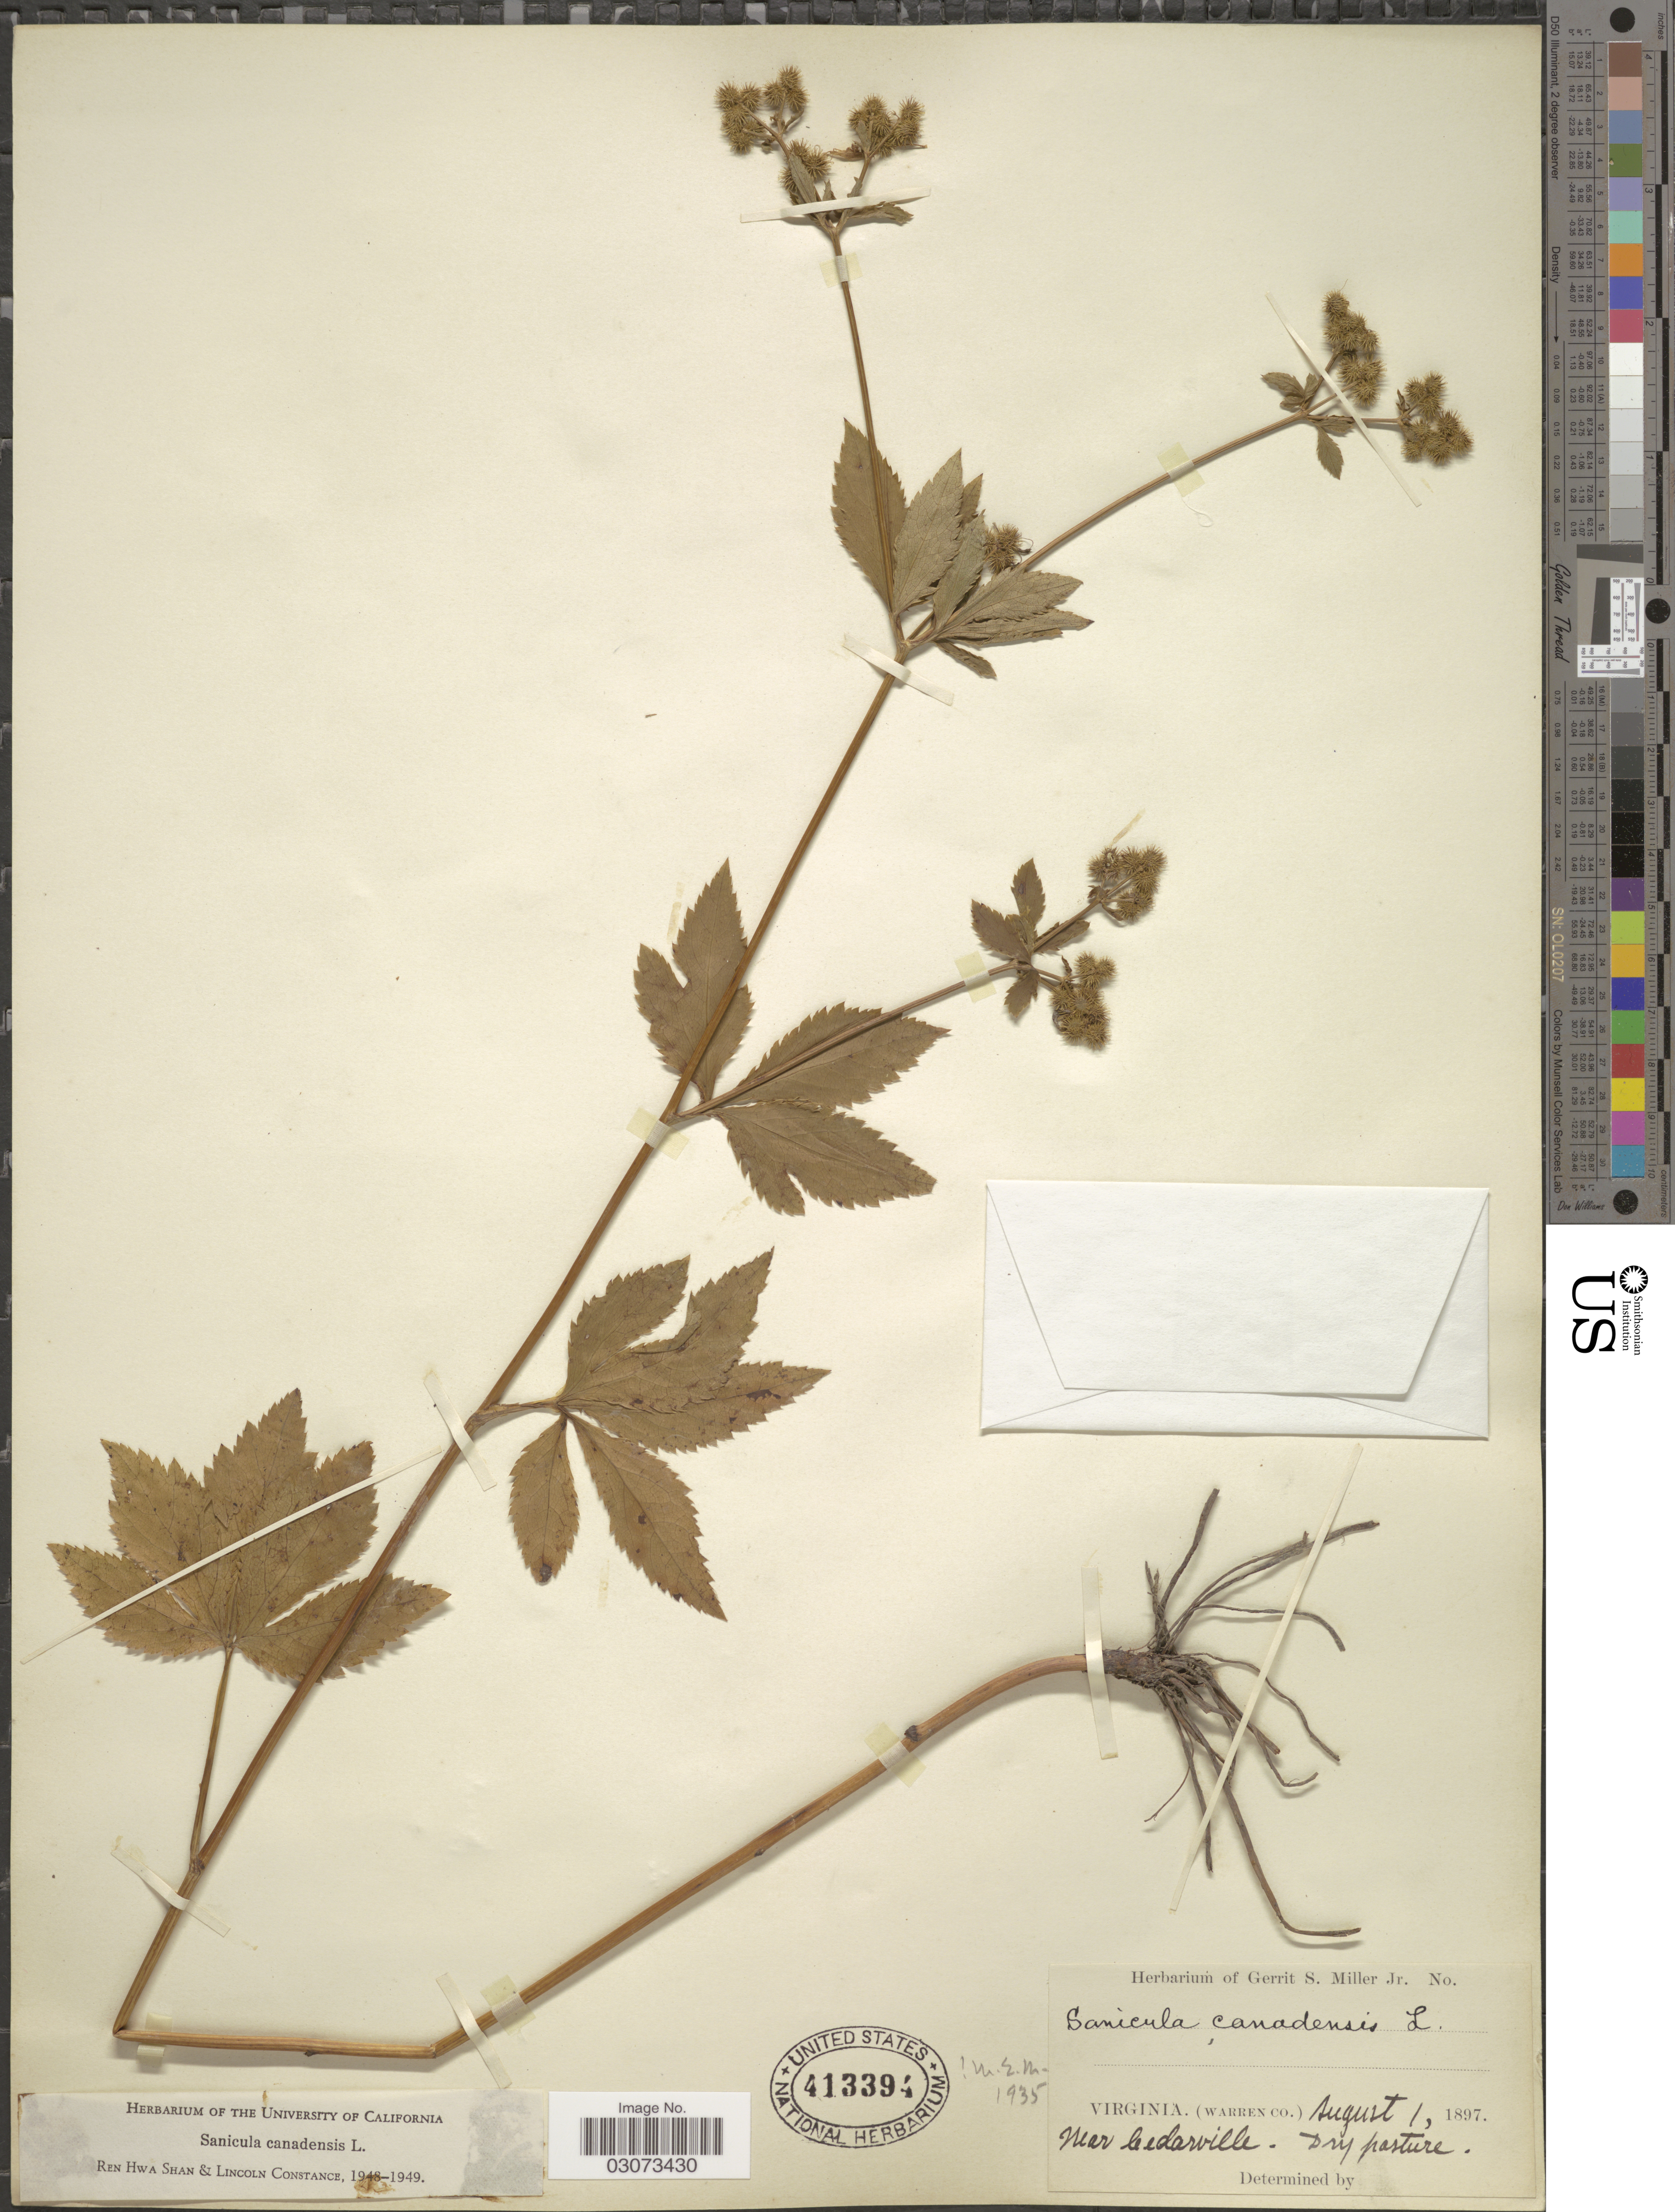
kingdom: Plantae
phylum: Tracheophyta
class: Magnoliopsida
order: Apiales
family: Apiaceae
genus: Sanicula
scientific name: Sanicula canadensis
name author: L.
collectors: ex herb. Gerrit S. Miller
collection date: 1897-08-01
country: United States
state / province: Virginia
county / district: Warren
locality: Near Cedarville.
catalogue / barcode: US 413394